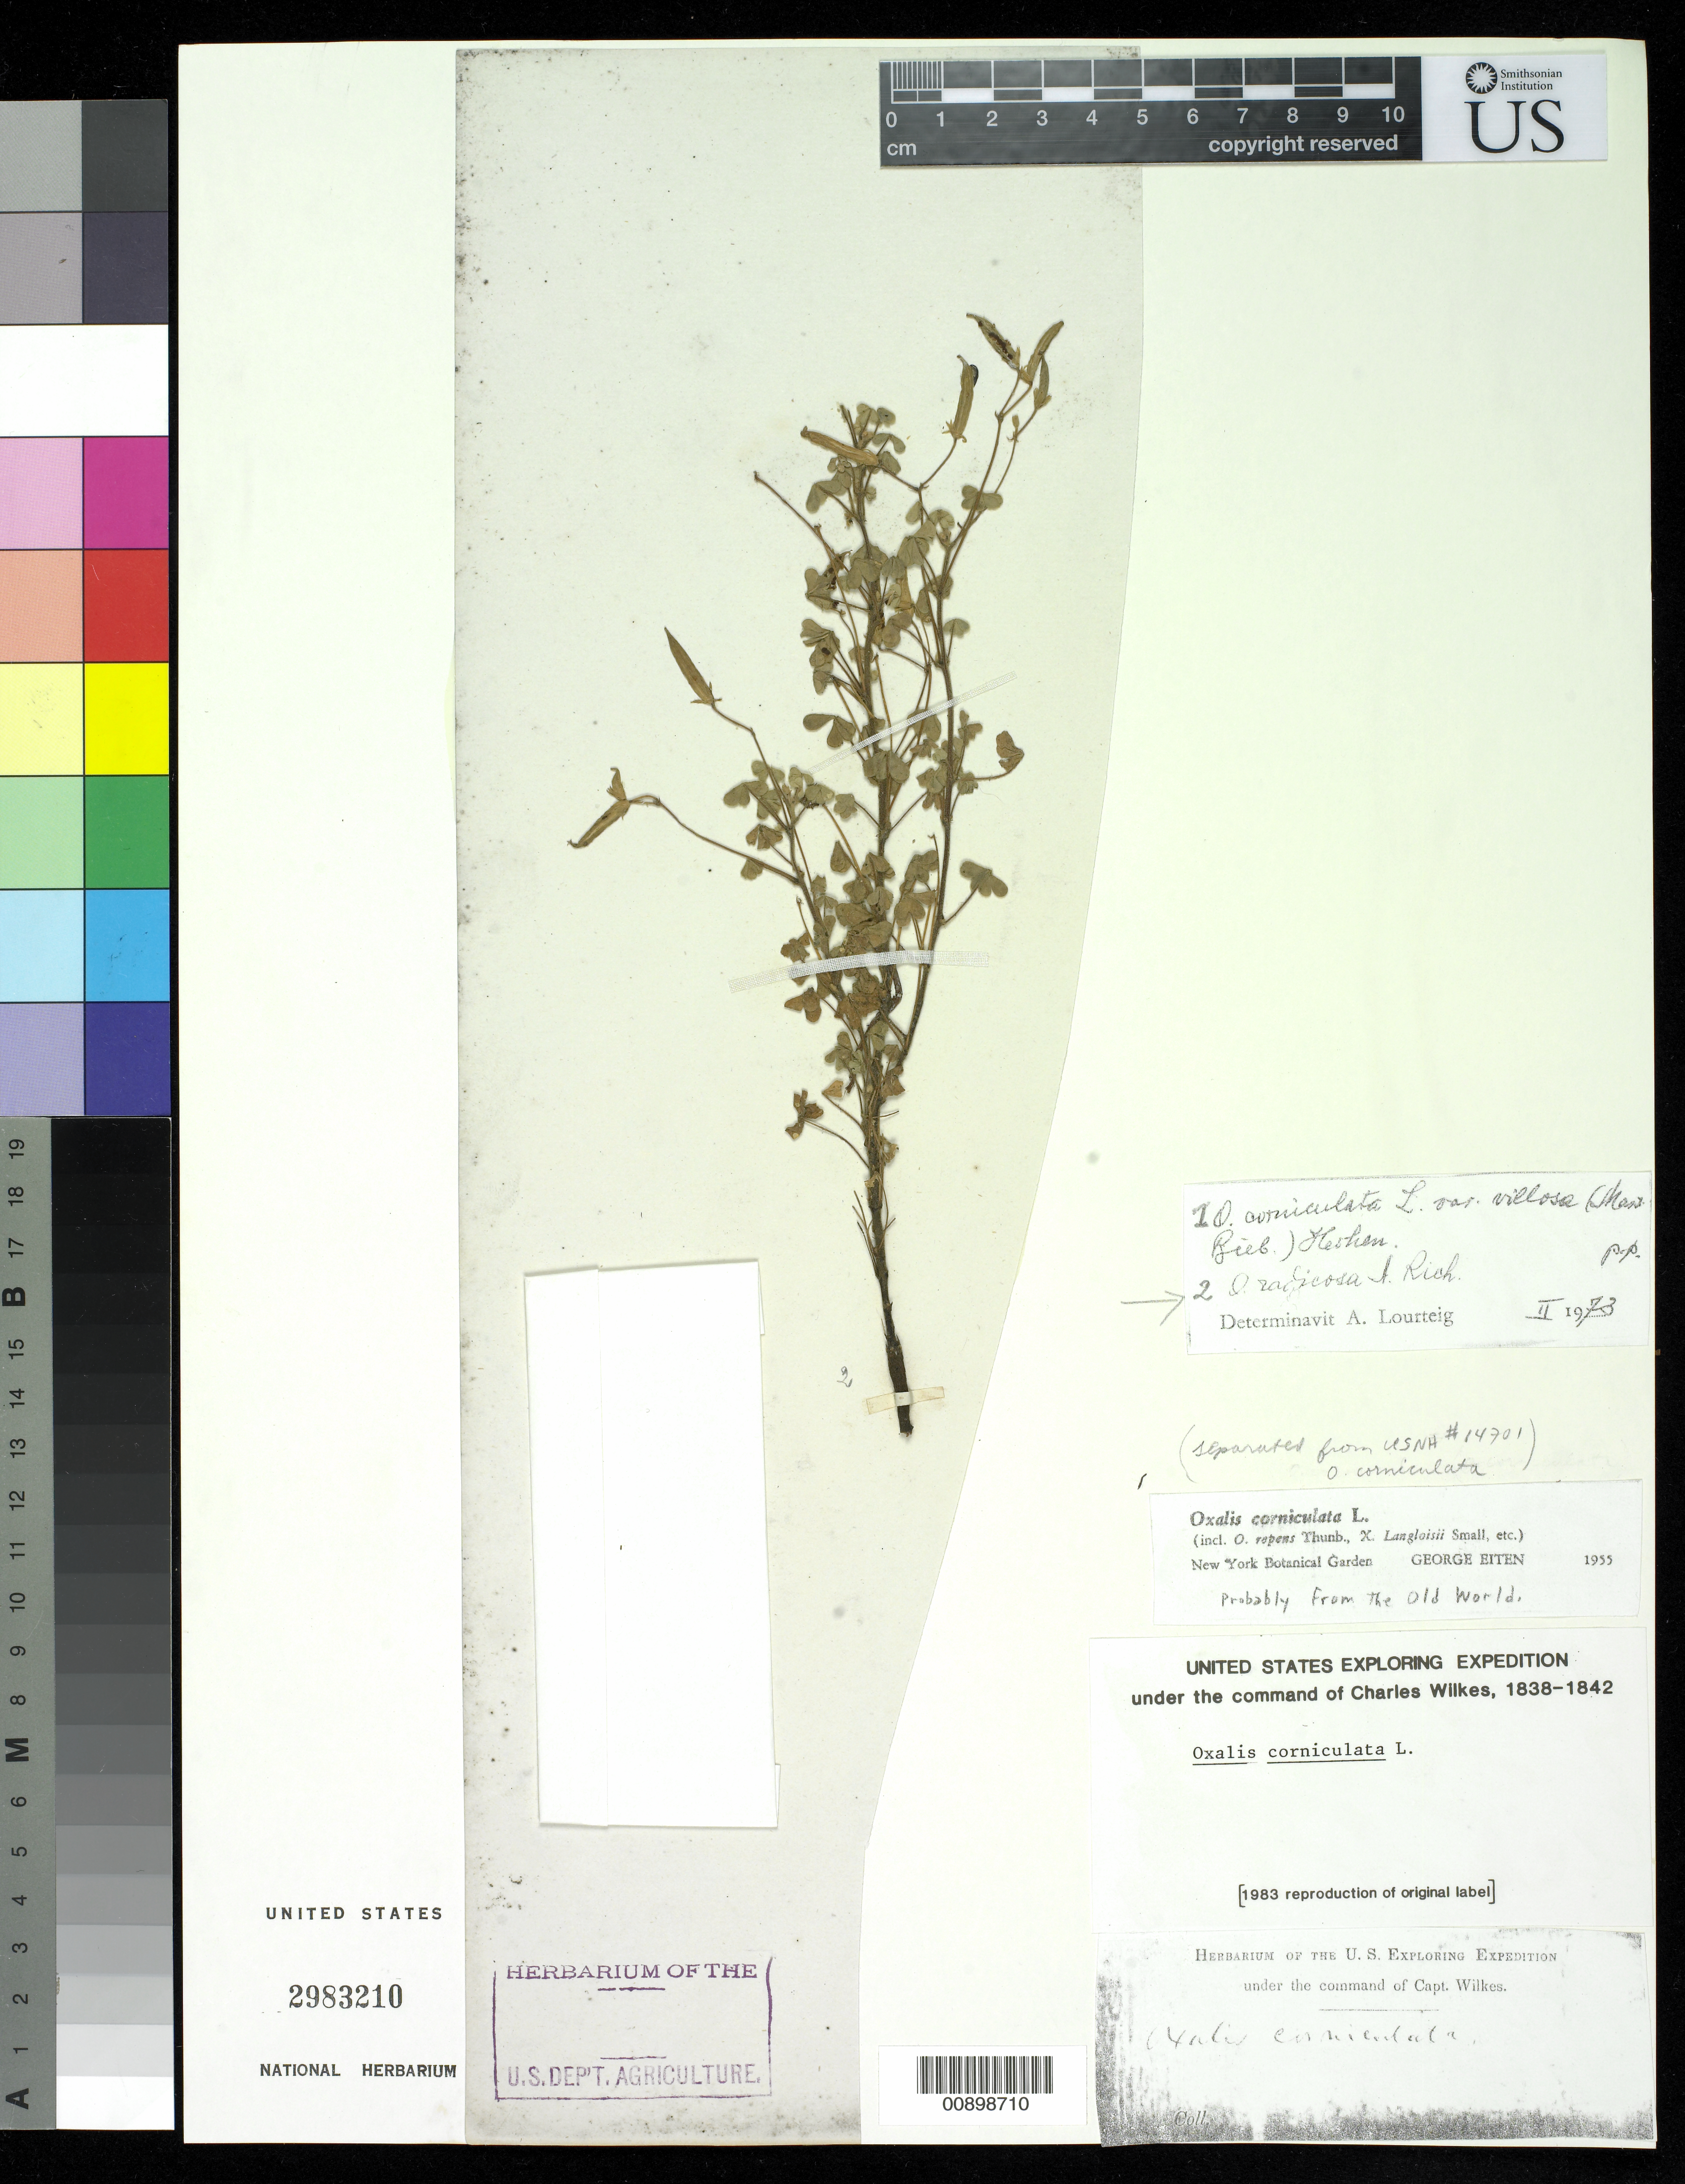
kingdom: Plantae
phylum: Tracheophyta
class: Magnoliopsida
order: Oxalidales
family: Oxalidaceae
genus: Oxalis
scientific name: Oxalis radicosa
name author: A. Rich.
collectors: Wilkes Explor. Exped.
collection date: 1838/1842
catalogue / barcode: US 2983210